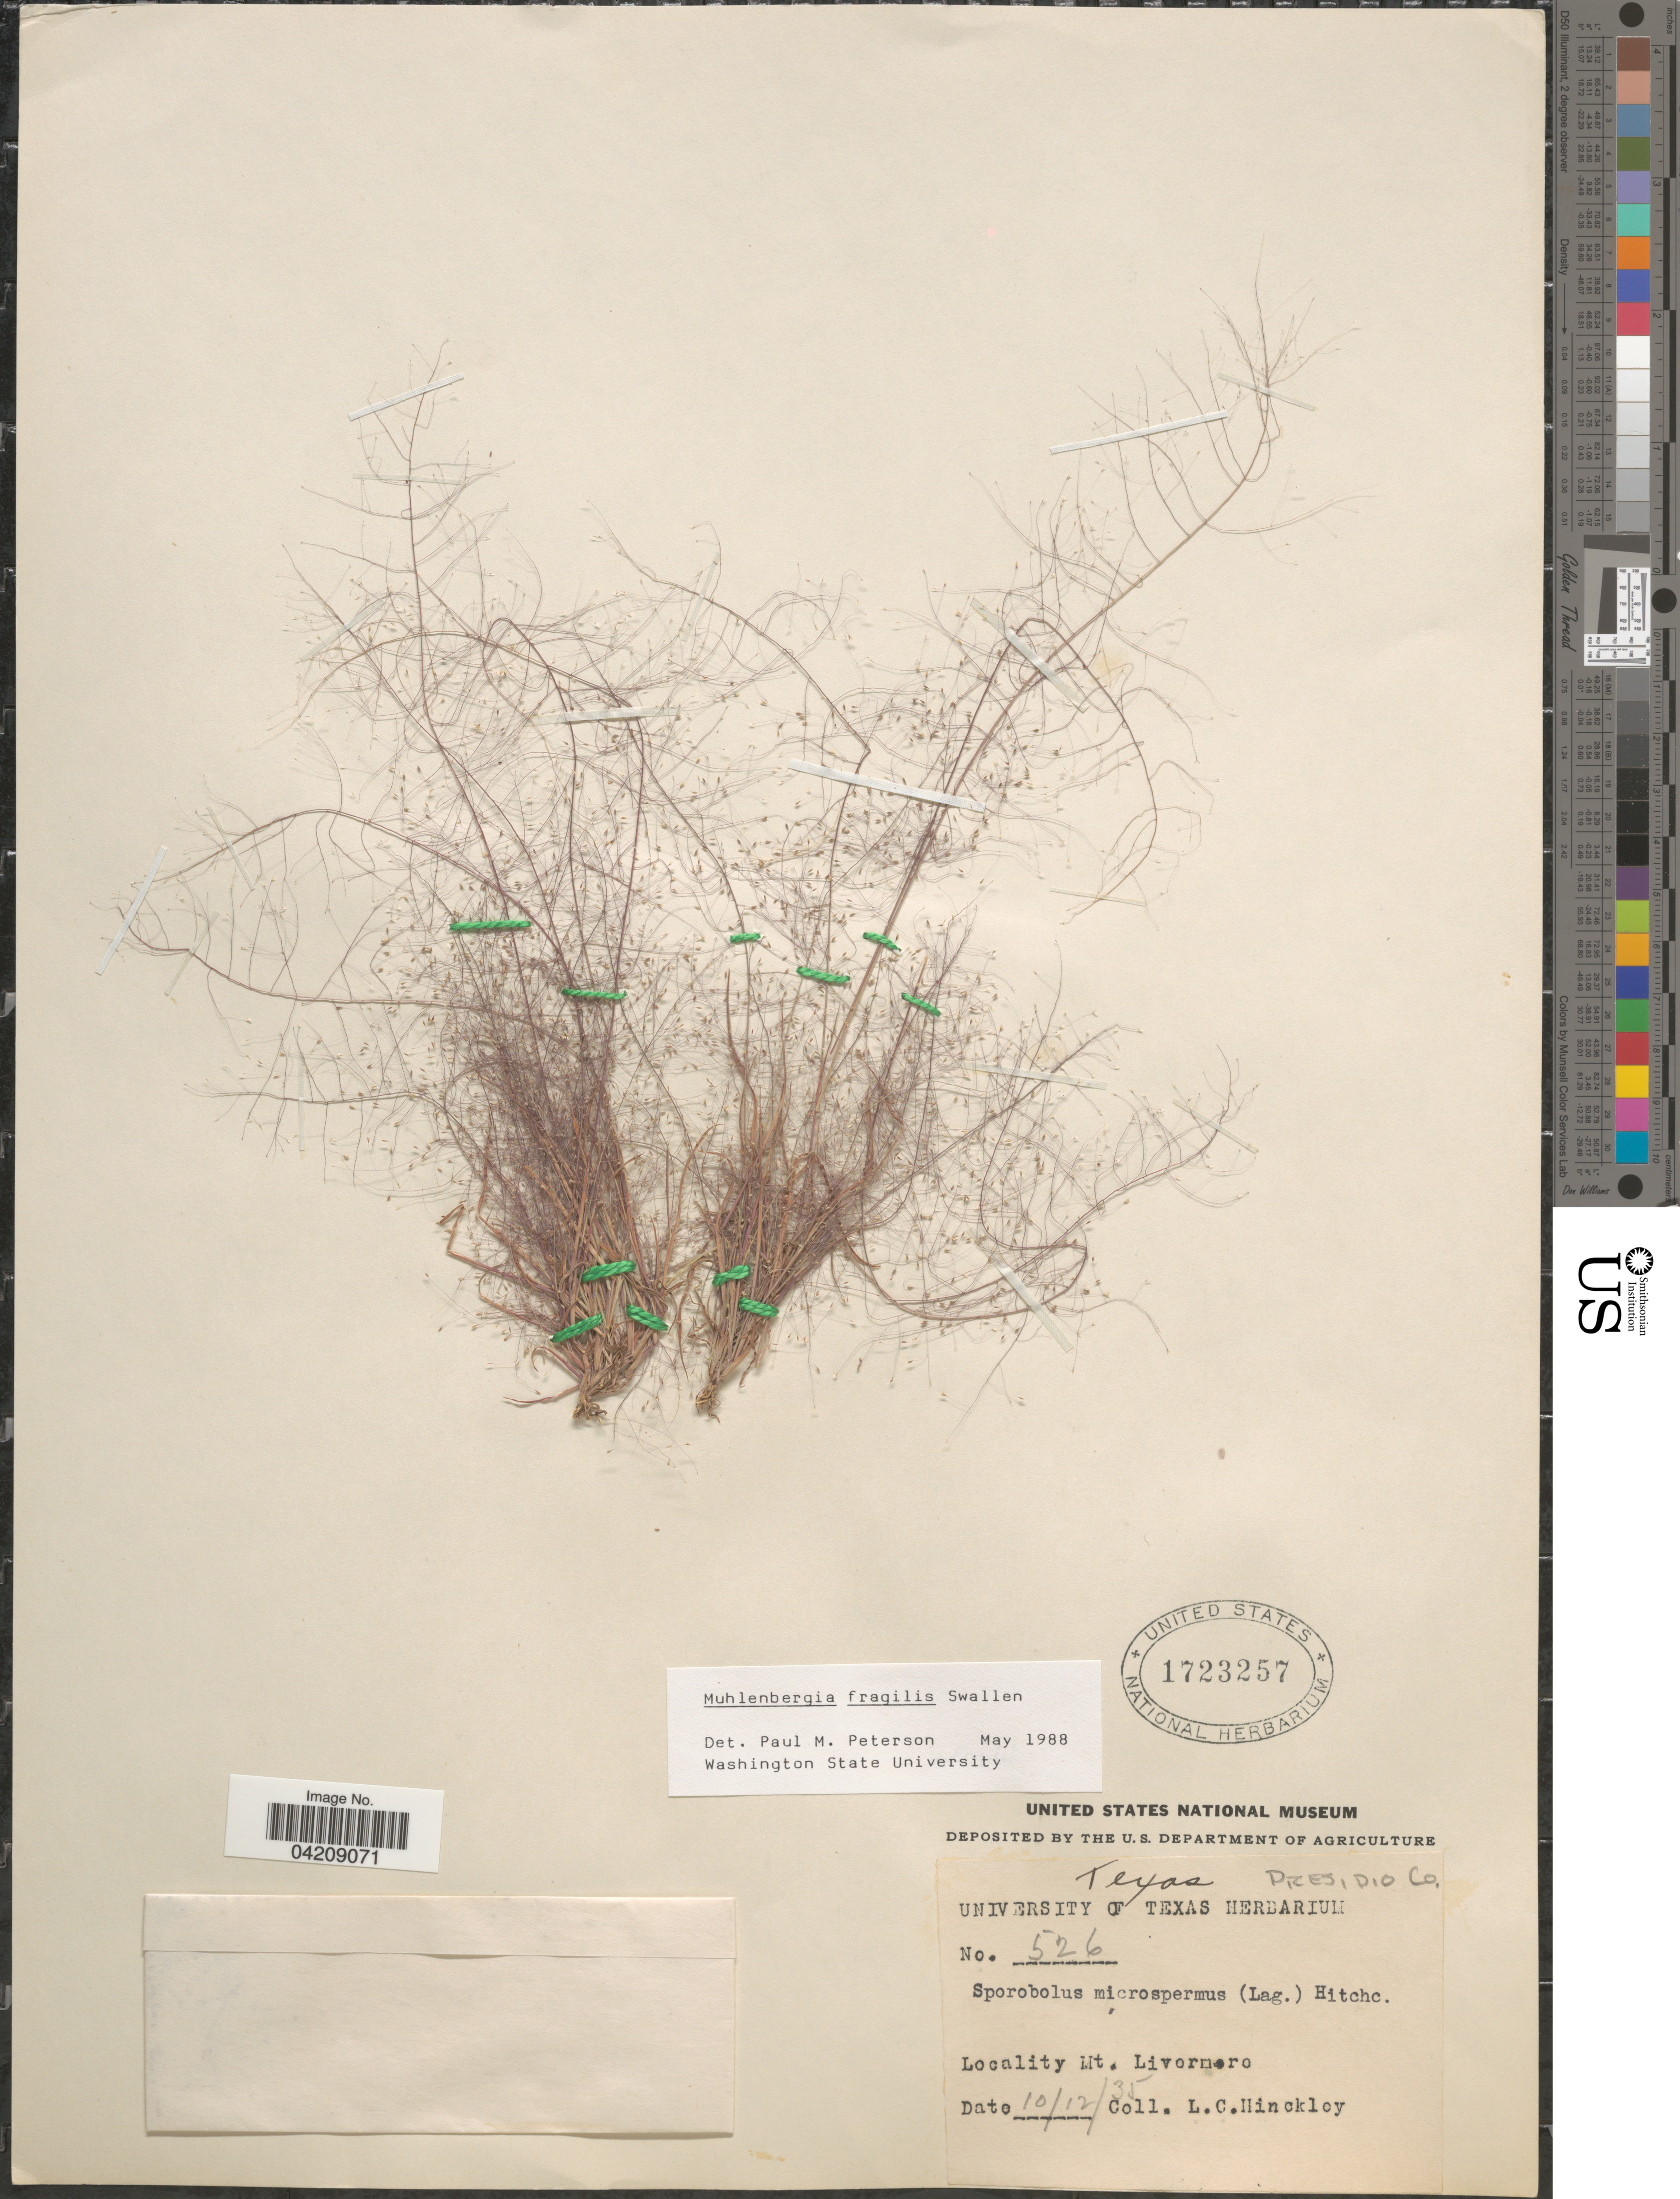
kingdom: Plantae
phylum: Tracheophyta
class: Liliopsida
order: Poales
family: Poaceae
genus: Muhlenbergia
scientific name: Muhlenbergia fragilis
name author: Swallen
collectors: L. Hinckley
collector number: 526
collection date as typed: Transcribed d/m/y: 12/10/35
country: United States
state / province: Texas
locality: Mt. Livermore.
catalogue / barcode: US 1723257